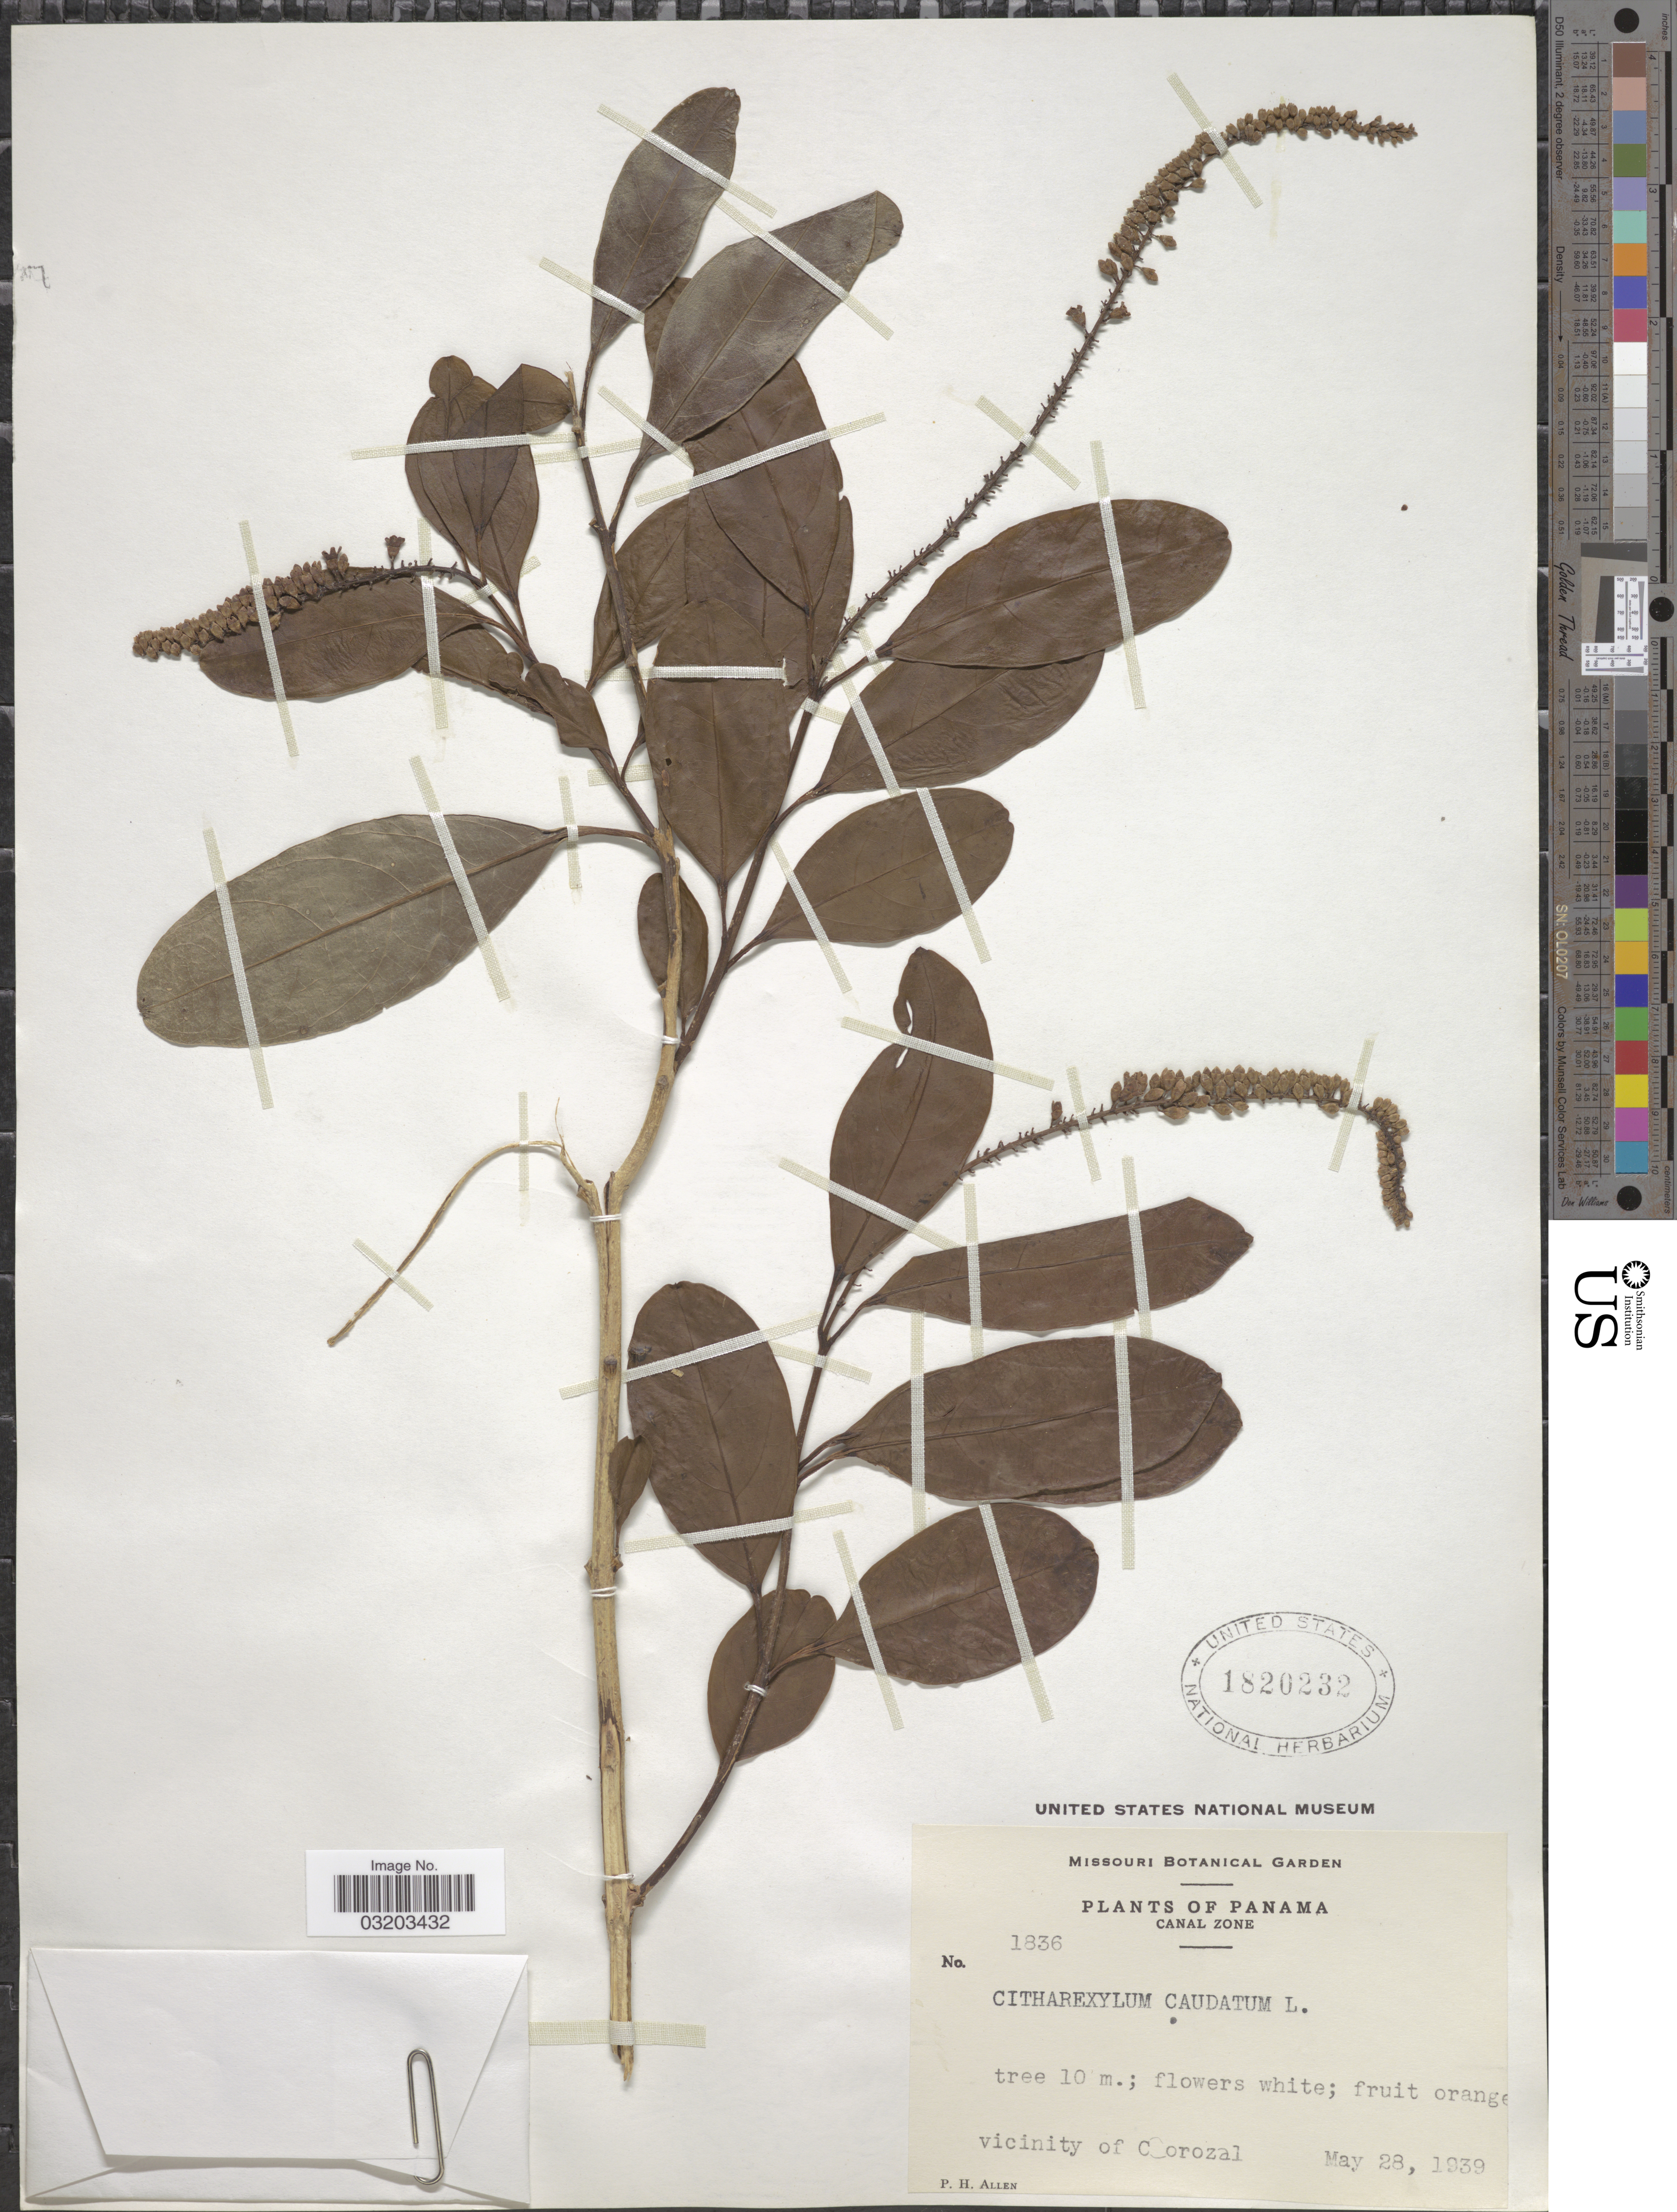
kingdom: Plantae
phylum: Tracheophyta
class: Magnoliopsida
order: Lamiales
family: Verbenaceae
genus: Citharexylum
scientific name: Citharexylum caudatum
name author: L.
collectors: P. H. Allen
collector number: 1836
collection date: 1939-05-28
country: Panama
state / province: Colón / Panamá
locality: Canal Zone. Vicinity of Corozal.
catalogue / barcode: US 1820232